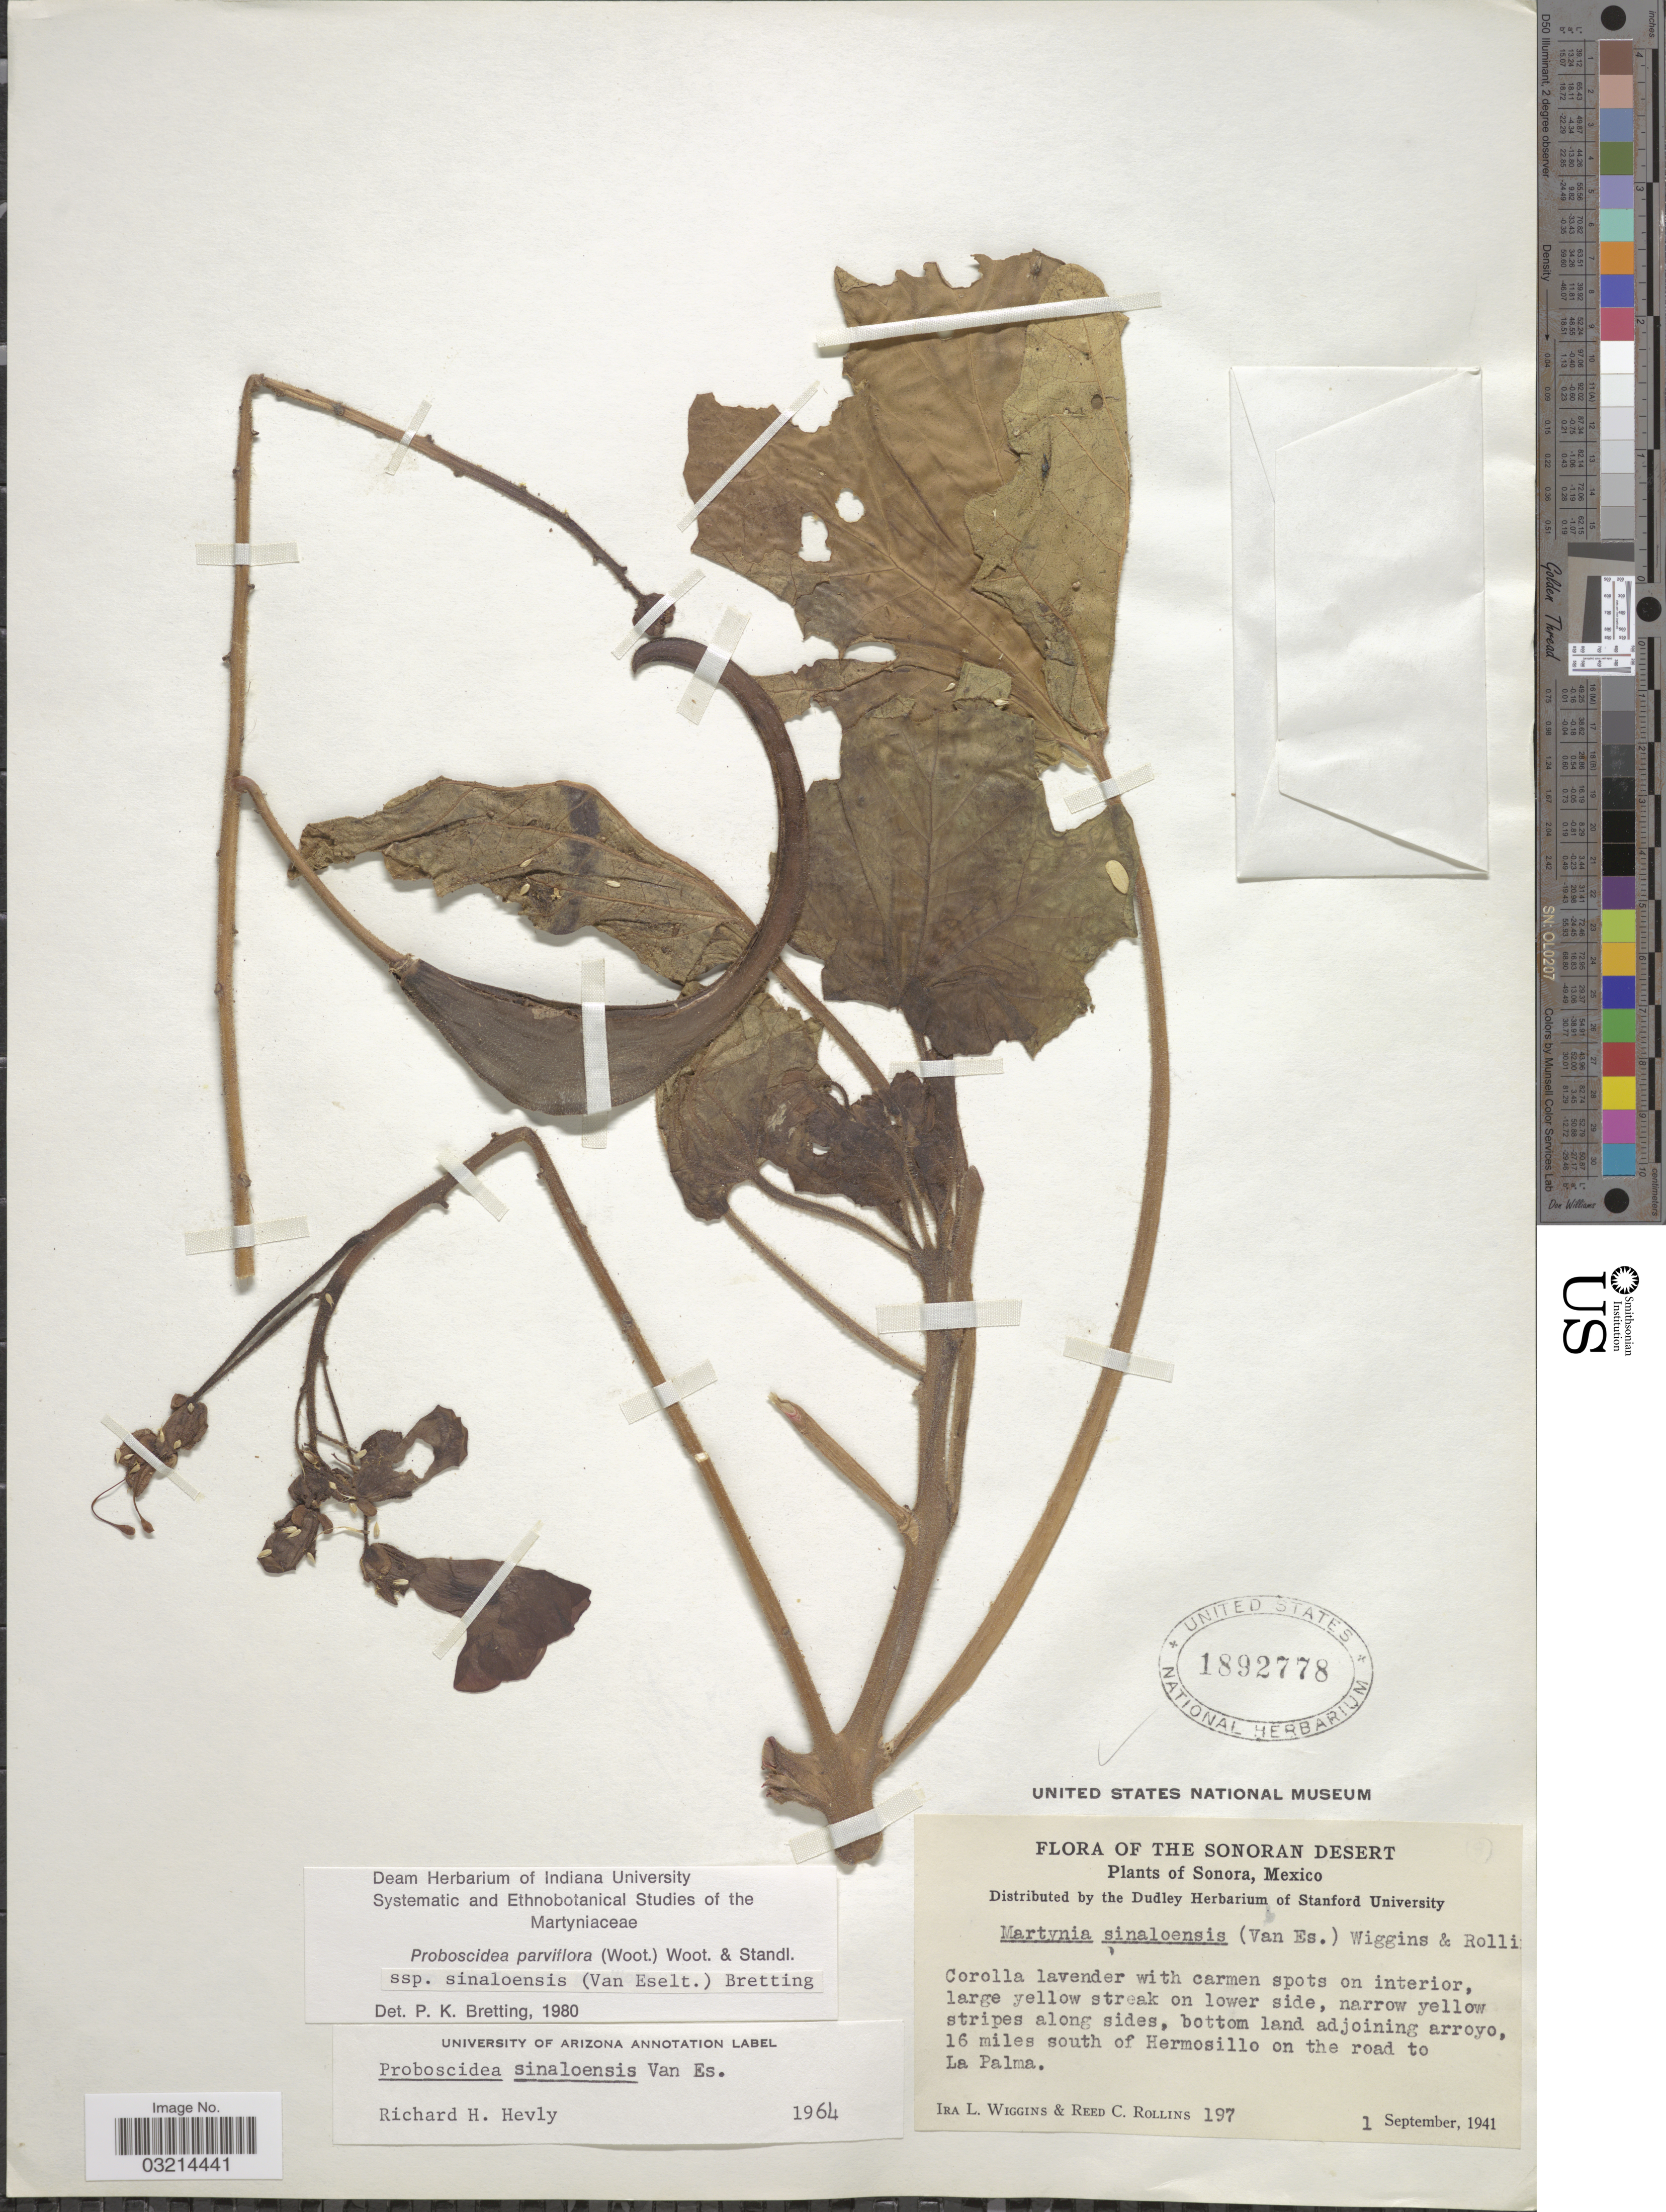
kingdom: Plantae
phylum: Tracheophyta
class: Magnoliopsida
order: Lamiales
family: Martyniaceae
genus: Proboscidea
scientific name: Proboscidea parviflora subsp. sinaloensis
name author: (Wooton) Wooton & Standl.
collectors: I. L. Wiggins & R. C. Rollins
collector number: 197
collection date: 1941-09-01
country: Mexico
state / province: Sonora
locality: Bottom land adjoining arroyo, 16 miles south of Hermosillo on the road to La Palma.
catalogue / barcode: US 1892778